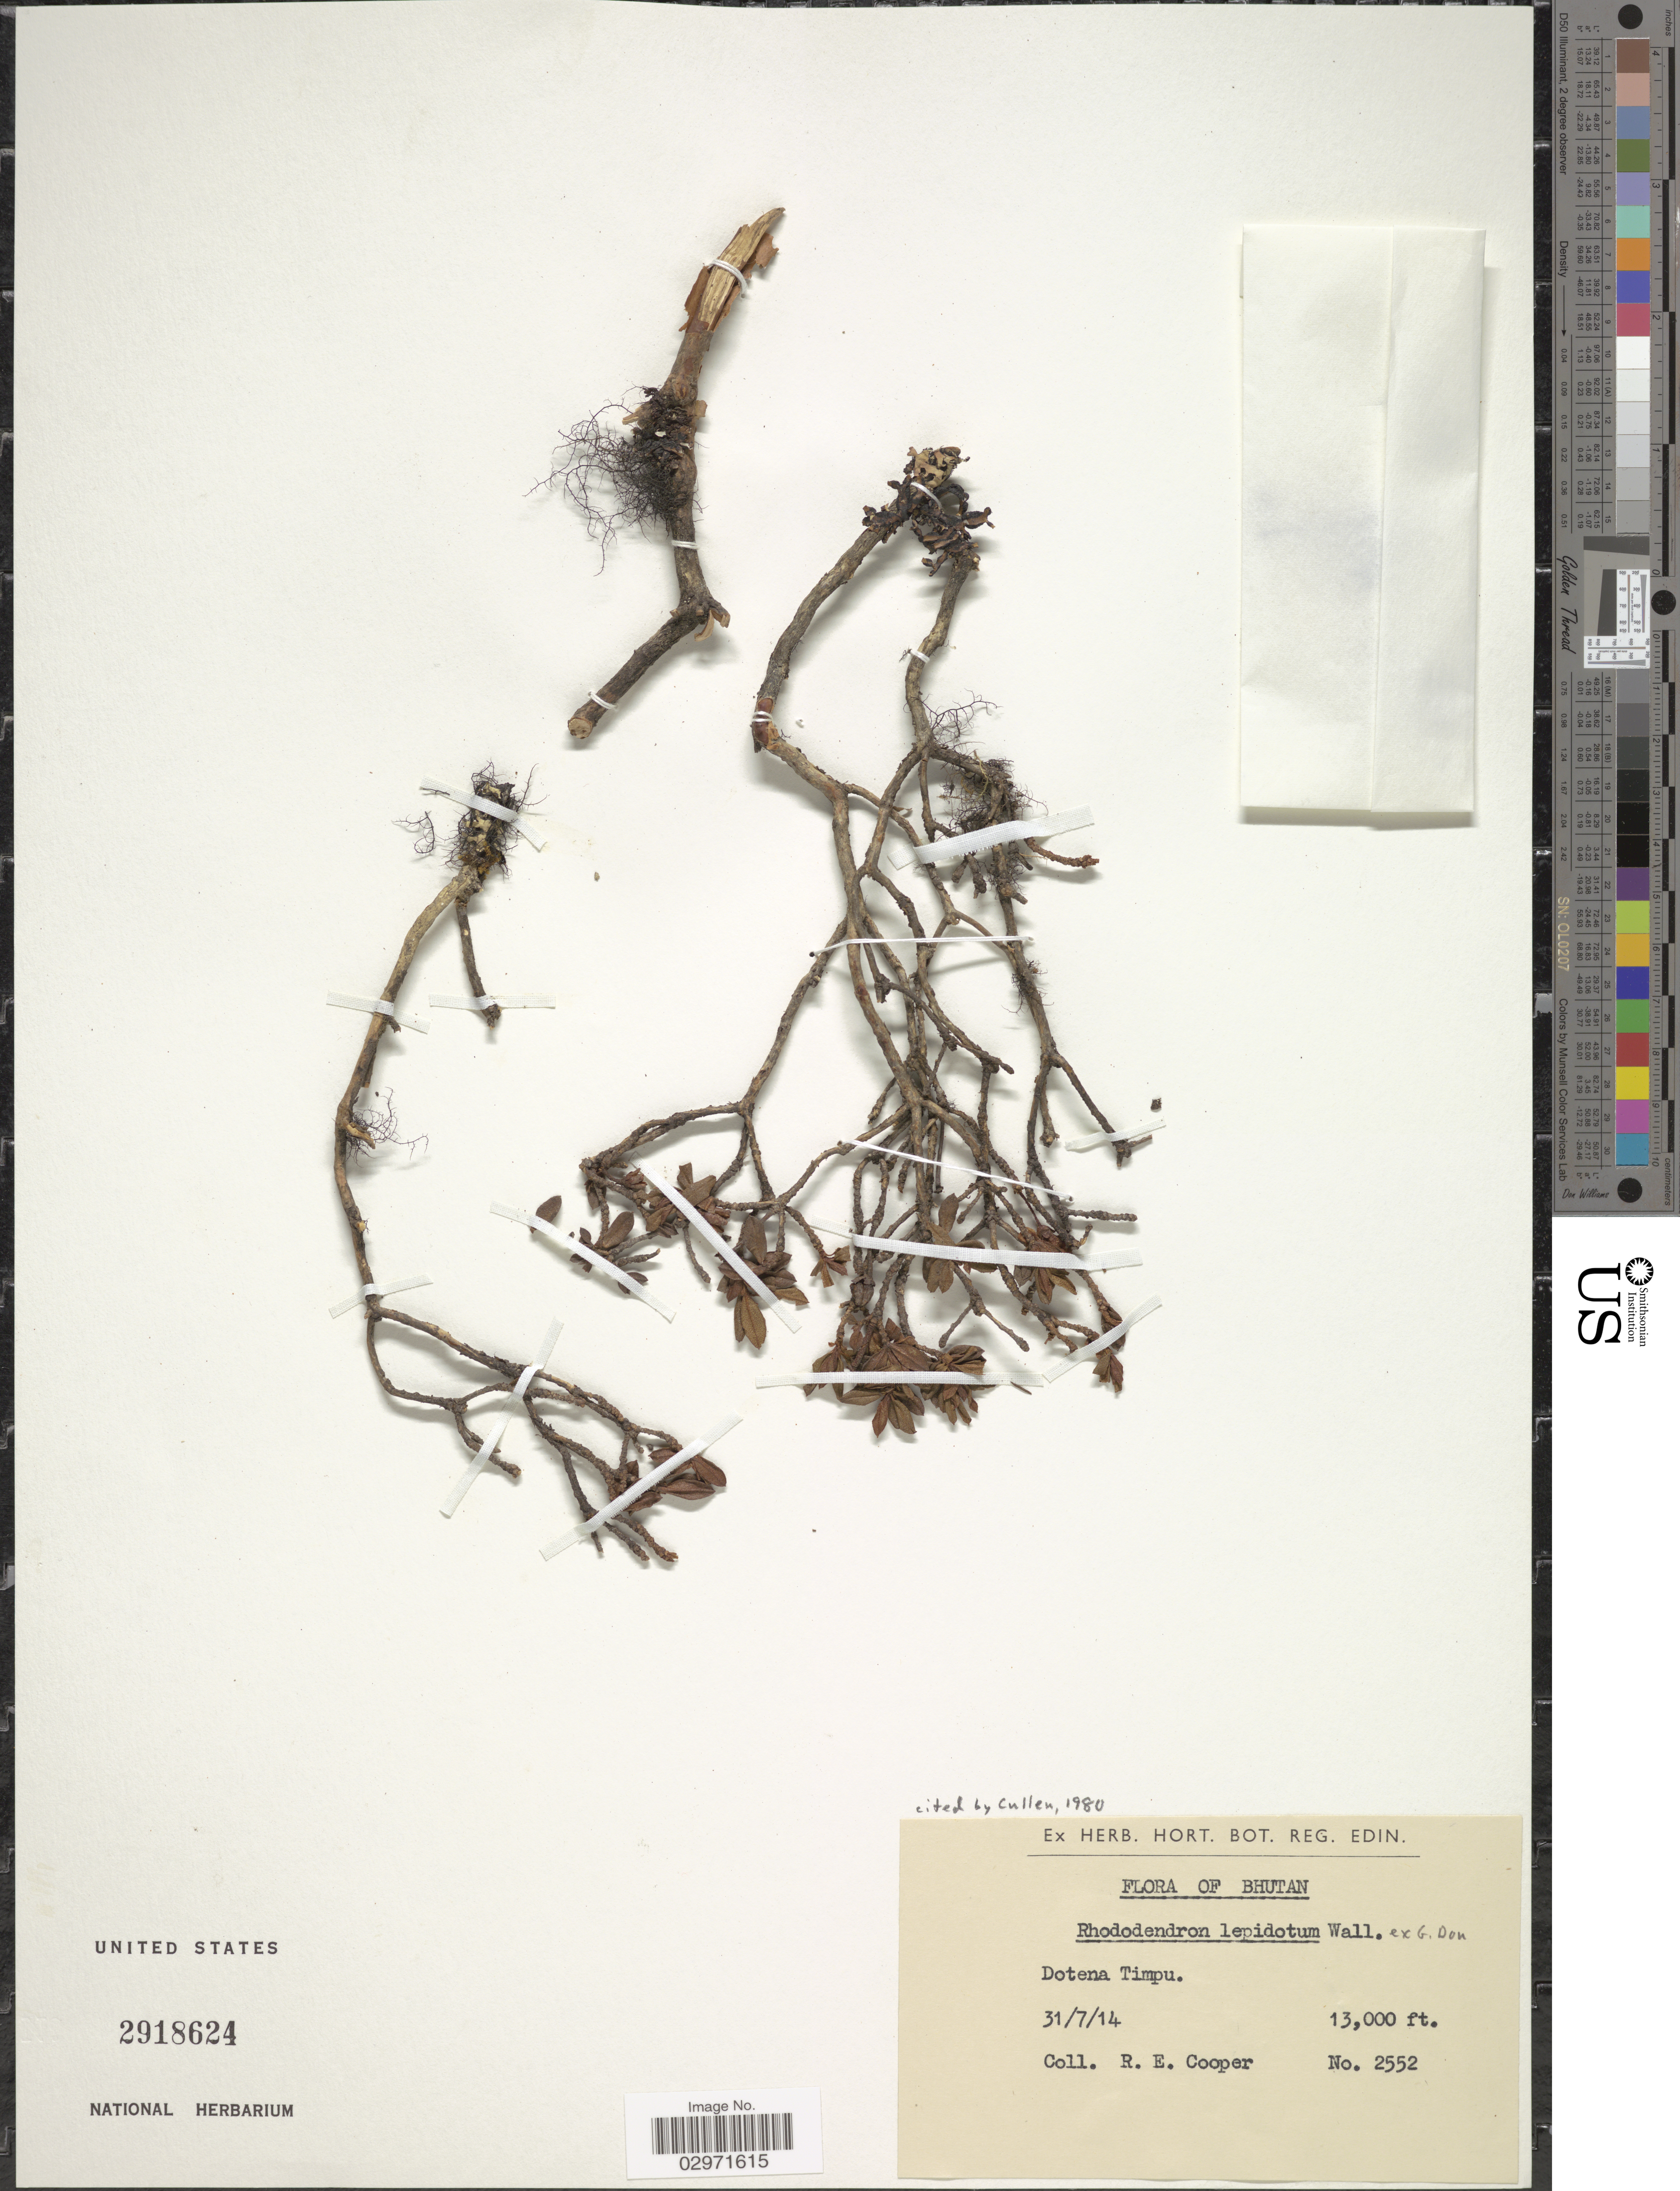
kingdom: Plantae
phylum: Tracheophyta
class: Magnoliopsida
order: Ericales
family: Ericaceae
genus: Rhododendron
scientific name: Rhododendron lepidotum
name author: Wall. ex G. Don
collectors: R. E. Cooper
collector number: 2552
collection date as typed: Transcribed d/m/y: 31/7/14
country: Bhutan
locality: Dotena Timpu.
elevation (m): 3962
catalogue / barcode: US 2918624